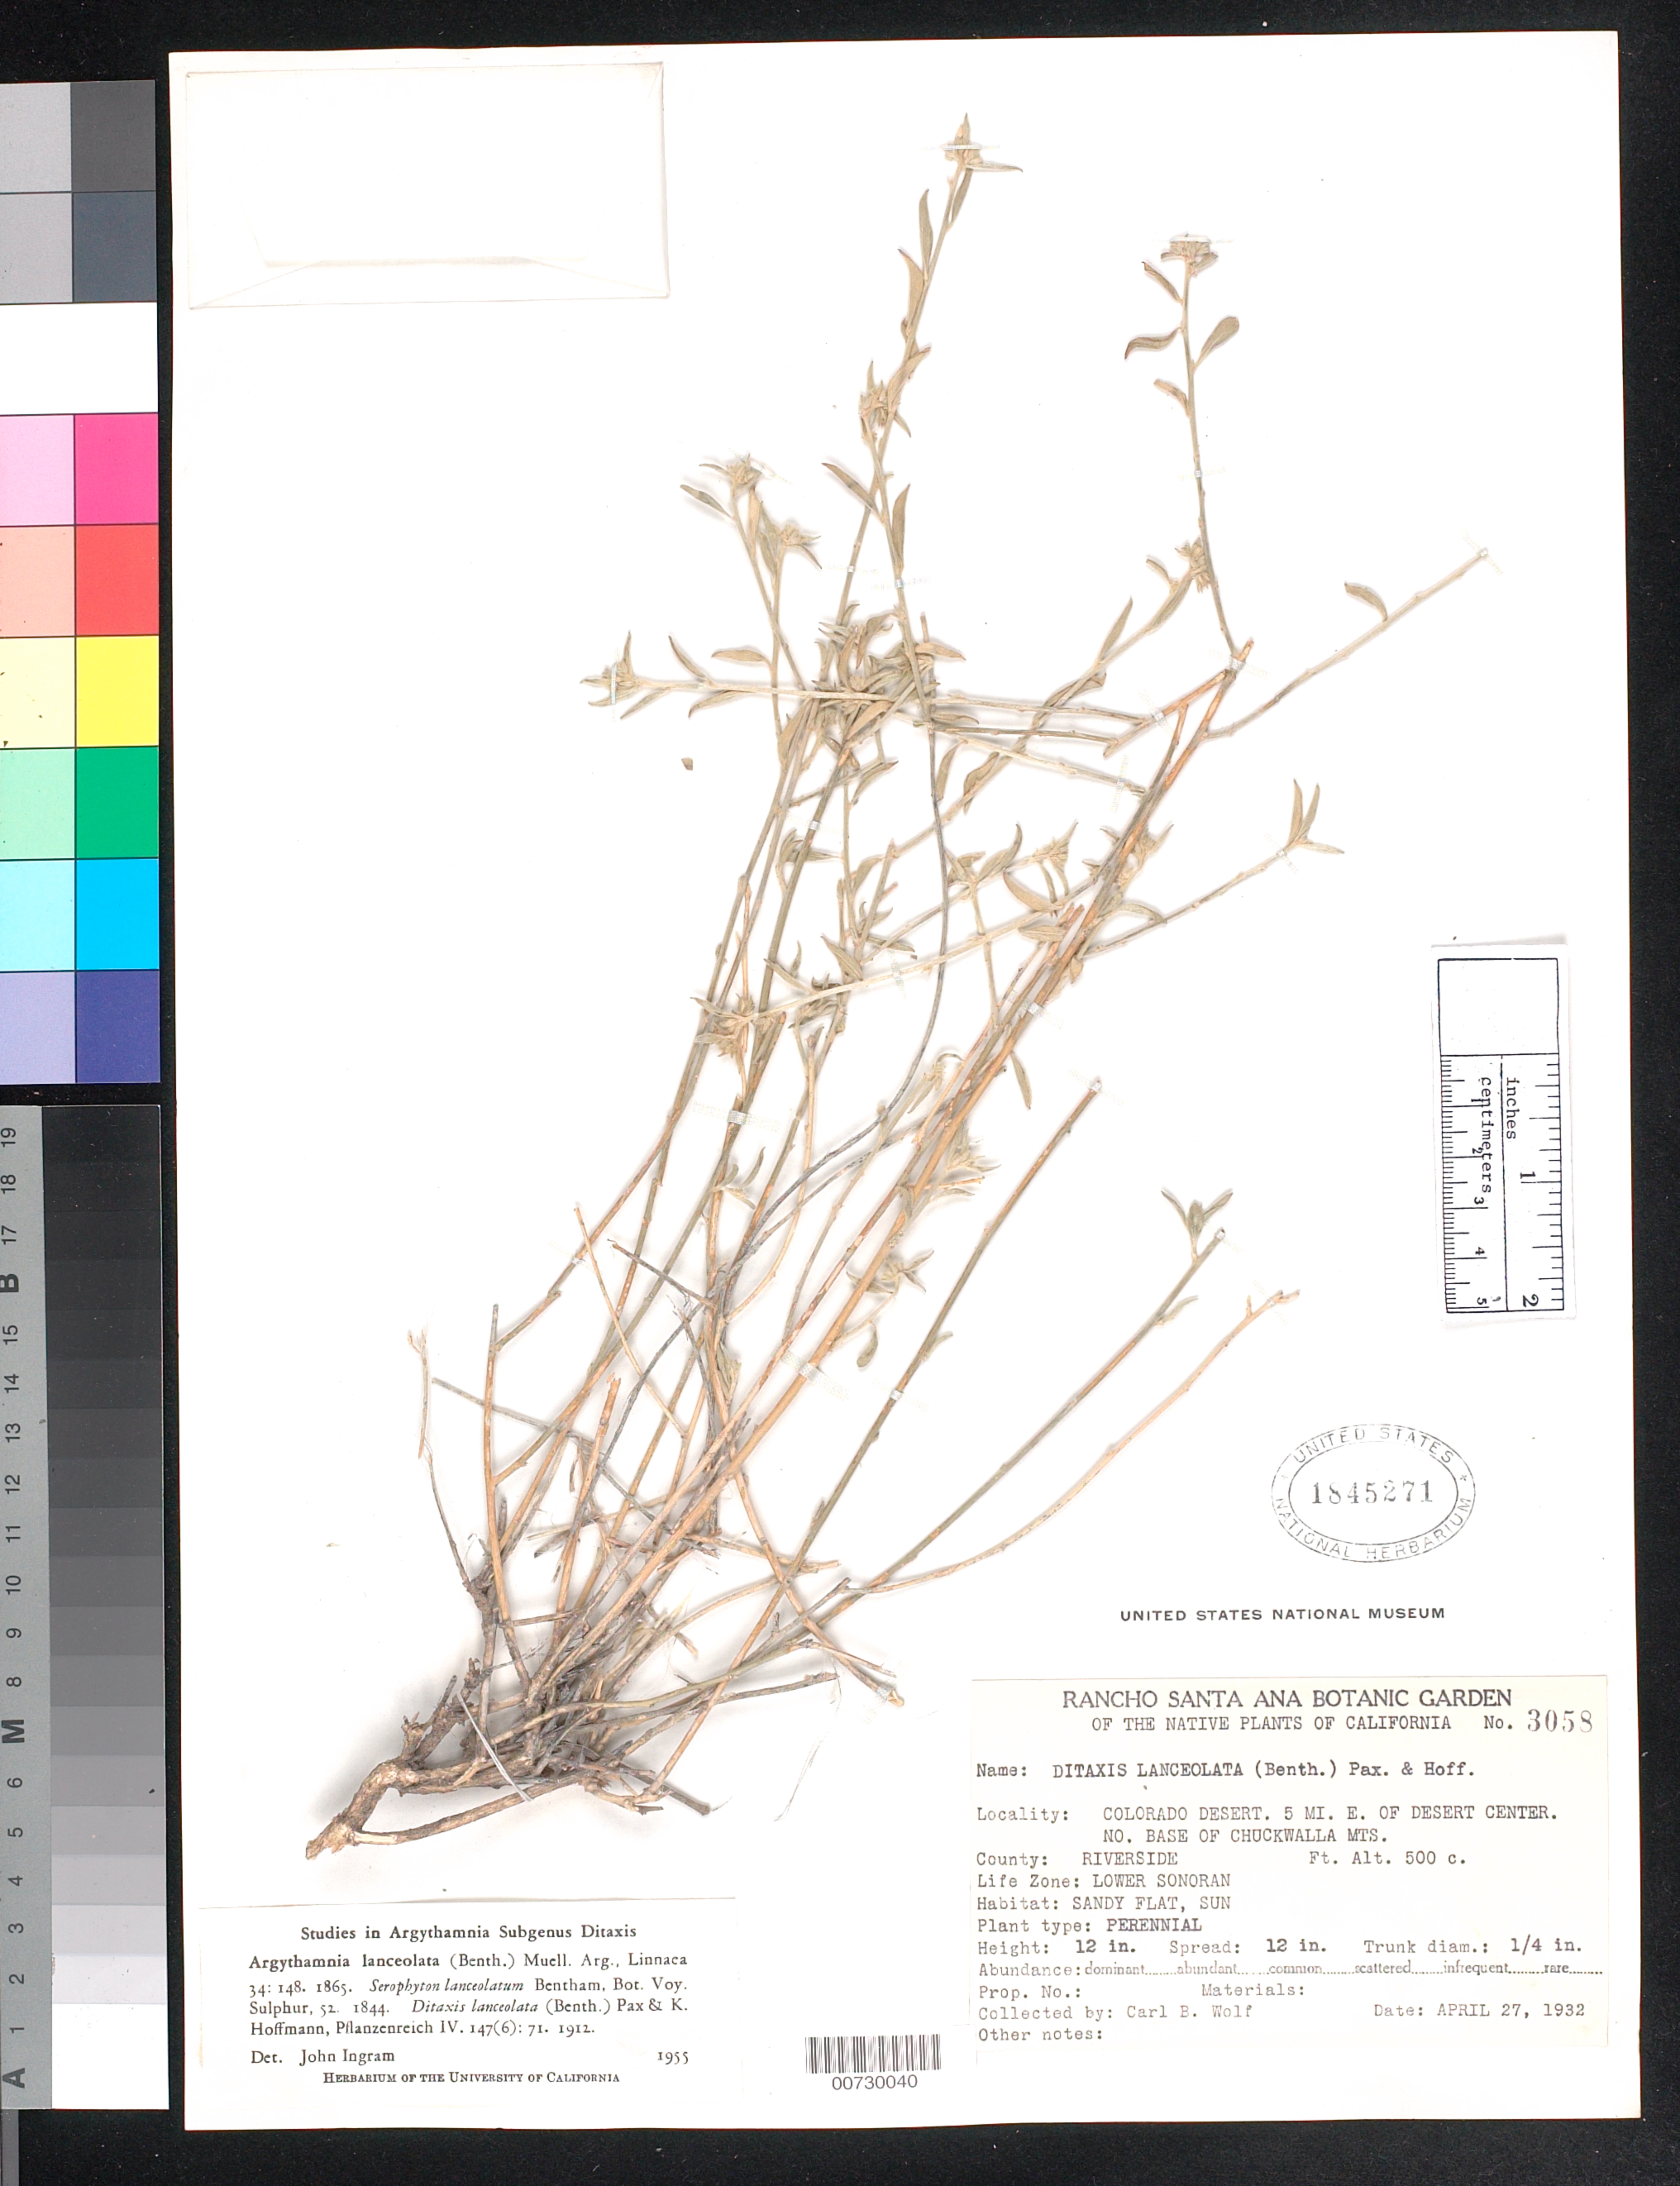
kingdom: Plantae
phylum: Tracheophyta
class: Magnoliopsida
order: Malpighiales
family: Euphorbiaceae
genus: Argythamnia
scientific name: Argythamnia lanceolata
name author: (Benth.) Müll. Arg.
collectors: C. B. Wolf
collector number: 3058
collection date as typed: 27 Apr 1932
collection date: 1932-04-27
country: United States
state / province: California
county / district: Riverside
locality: Colorado Desert. 5 mi. E. of desert center. No. base of Chuckwalla Mts.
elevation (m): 152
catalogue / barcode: US 1845271